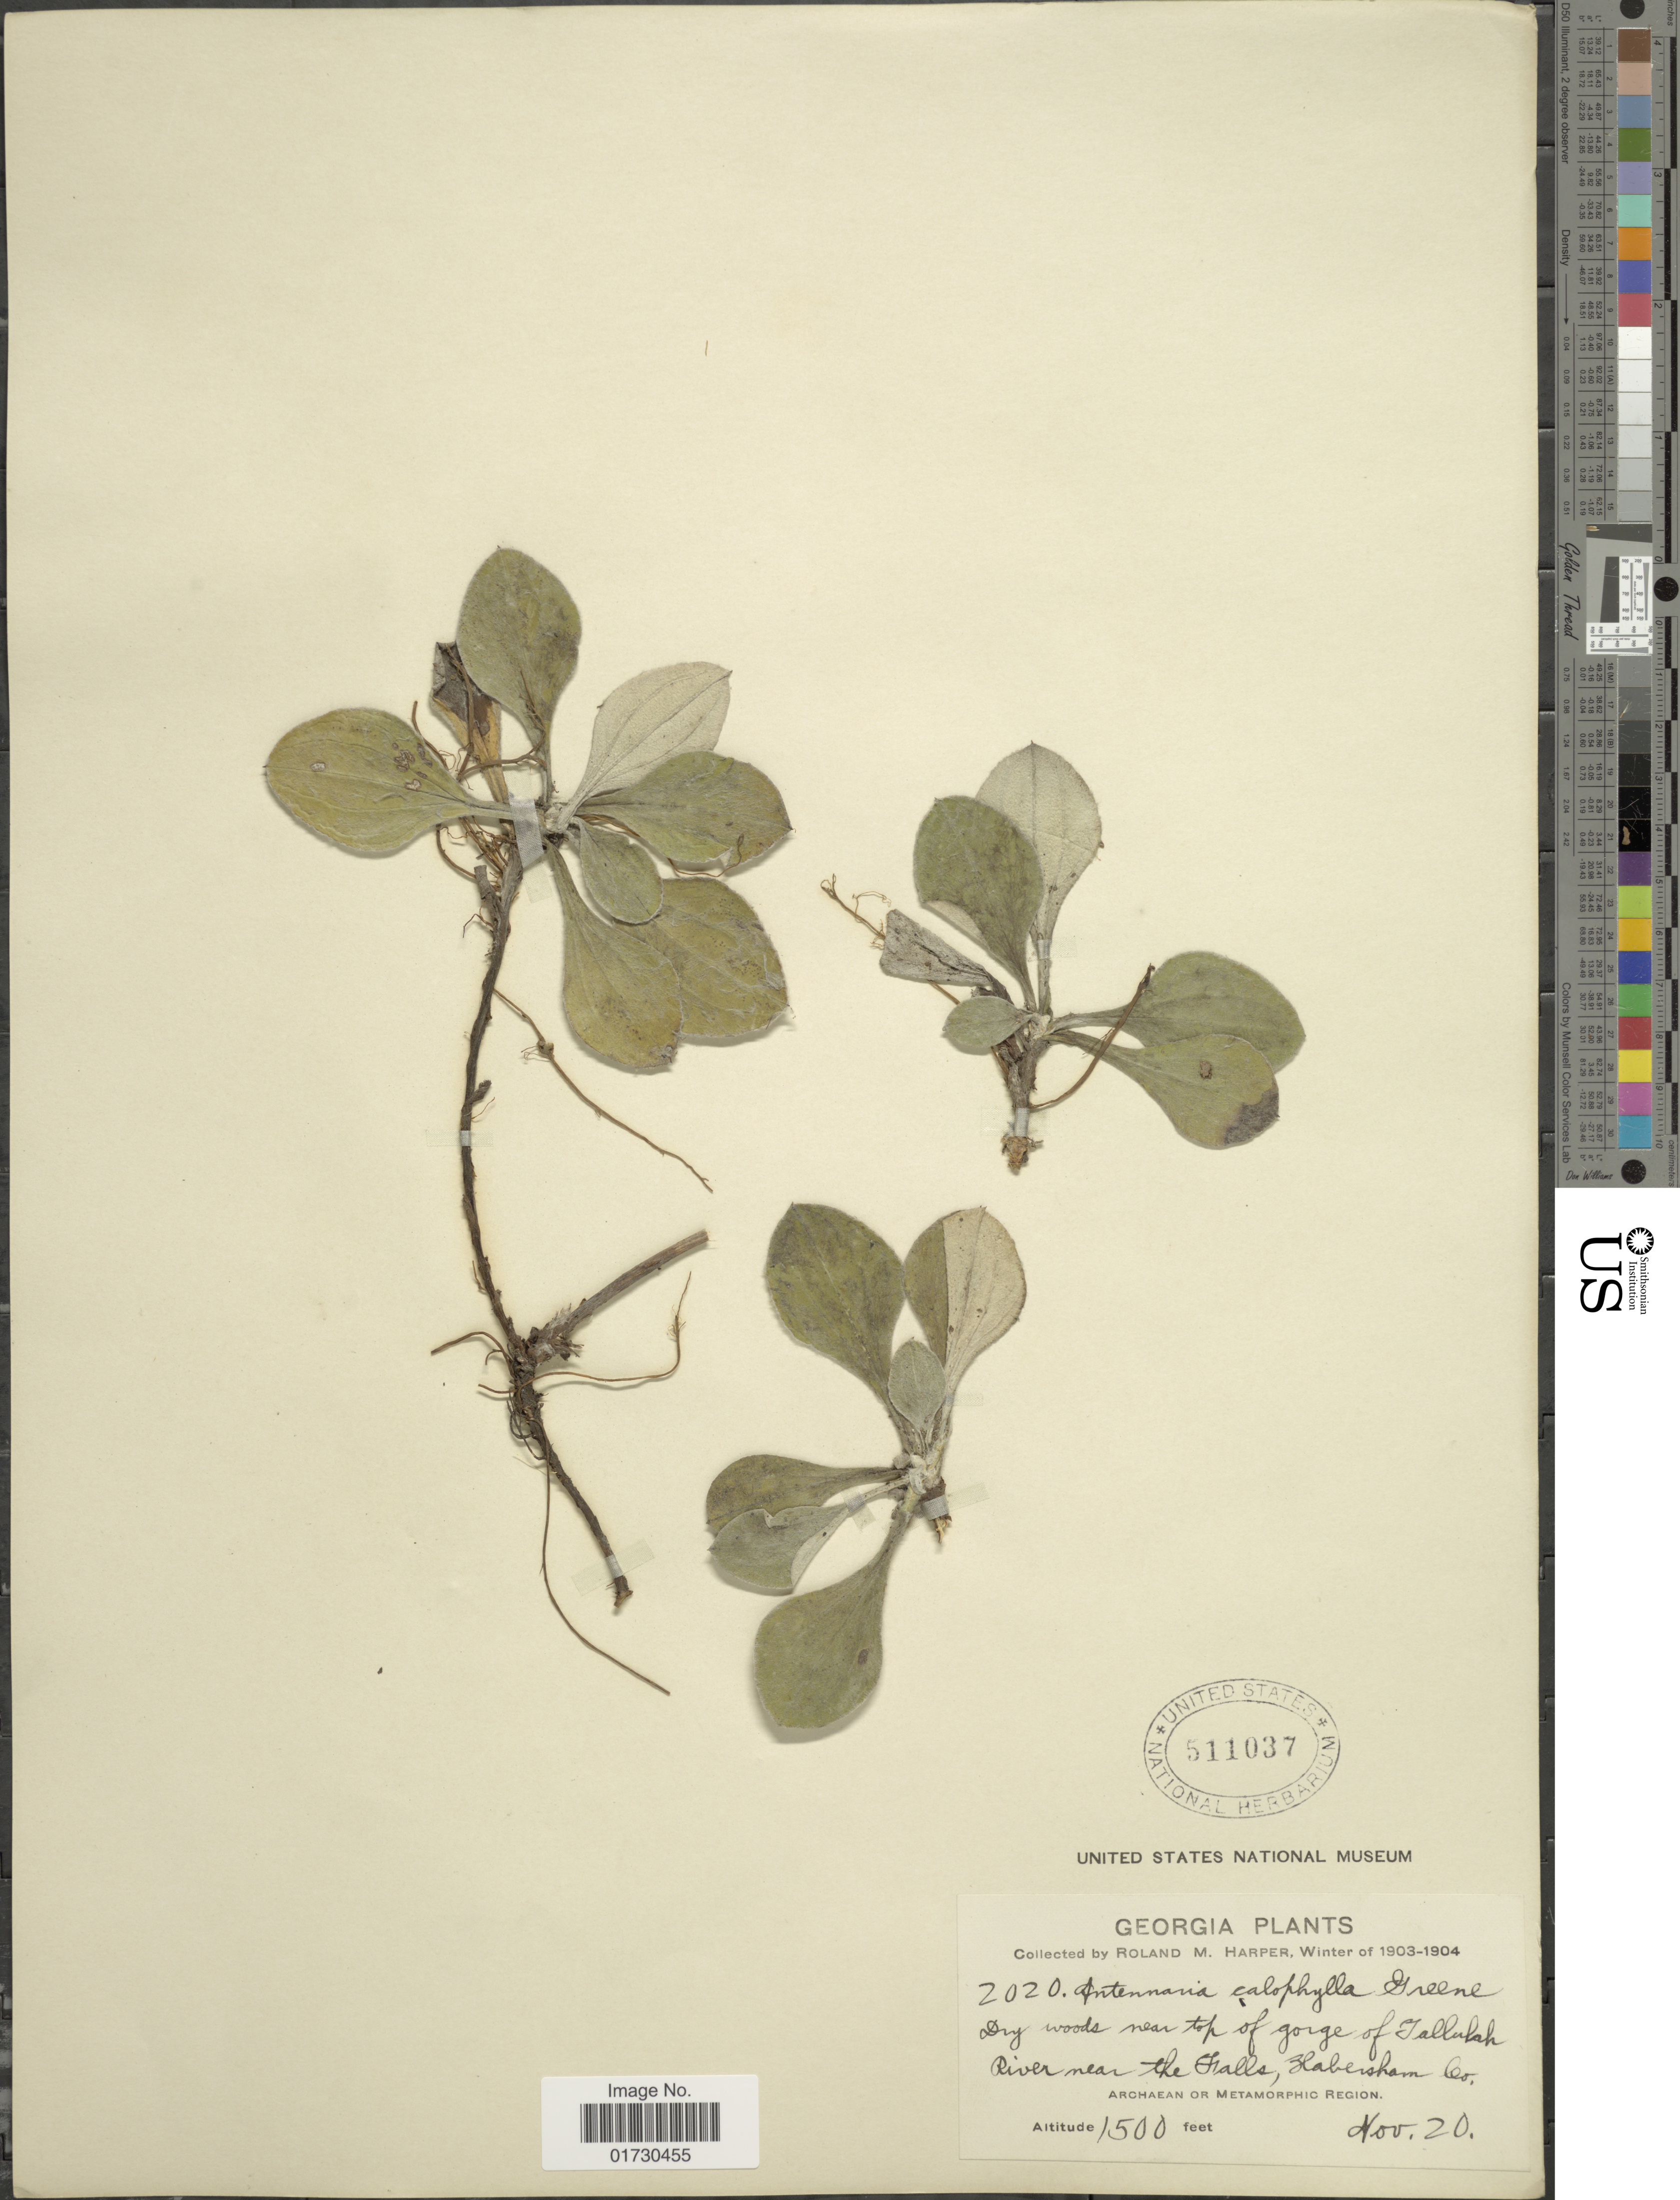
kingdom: Plantae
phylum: Tracheophyta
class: Magnoliopsida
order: Asterales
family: Asteraceae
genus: Antennaria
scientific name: Antennaria calophylla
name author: Greene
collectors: R. M. Harper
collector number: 2020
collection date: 1903-11-20/1904-11-20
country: United States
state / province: Georgia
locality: Near top of Gorge of Tallulah, River near the falls, Habershan Co.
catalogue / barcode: US 511037